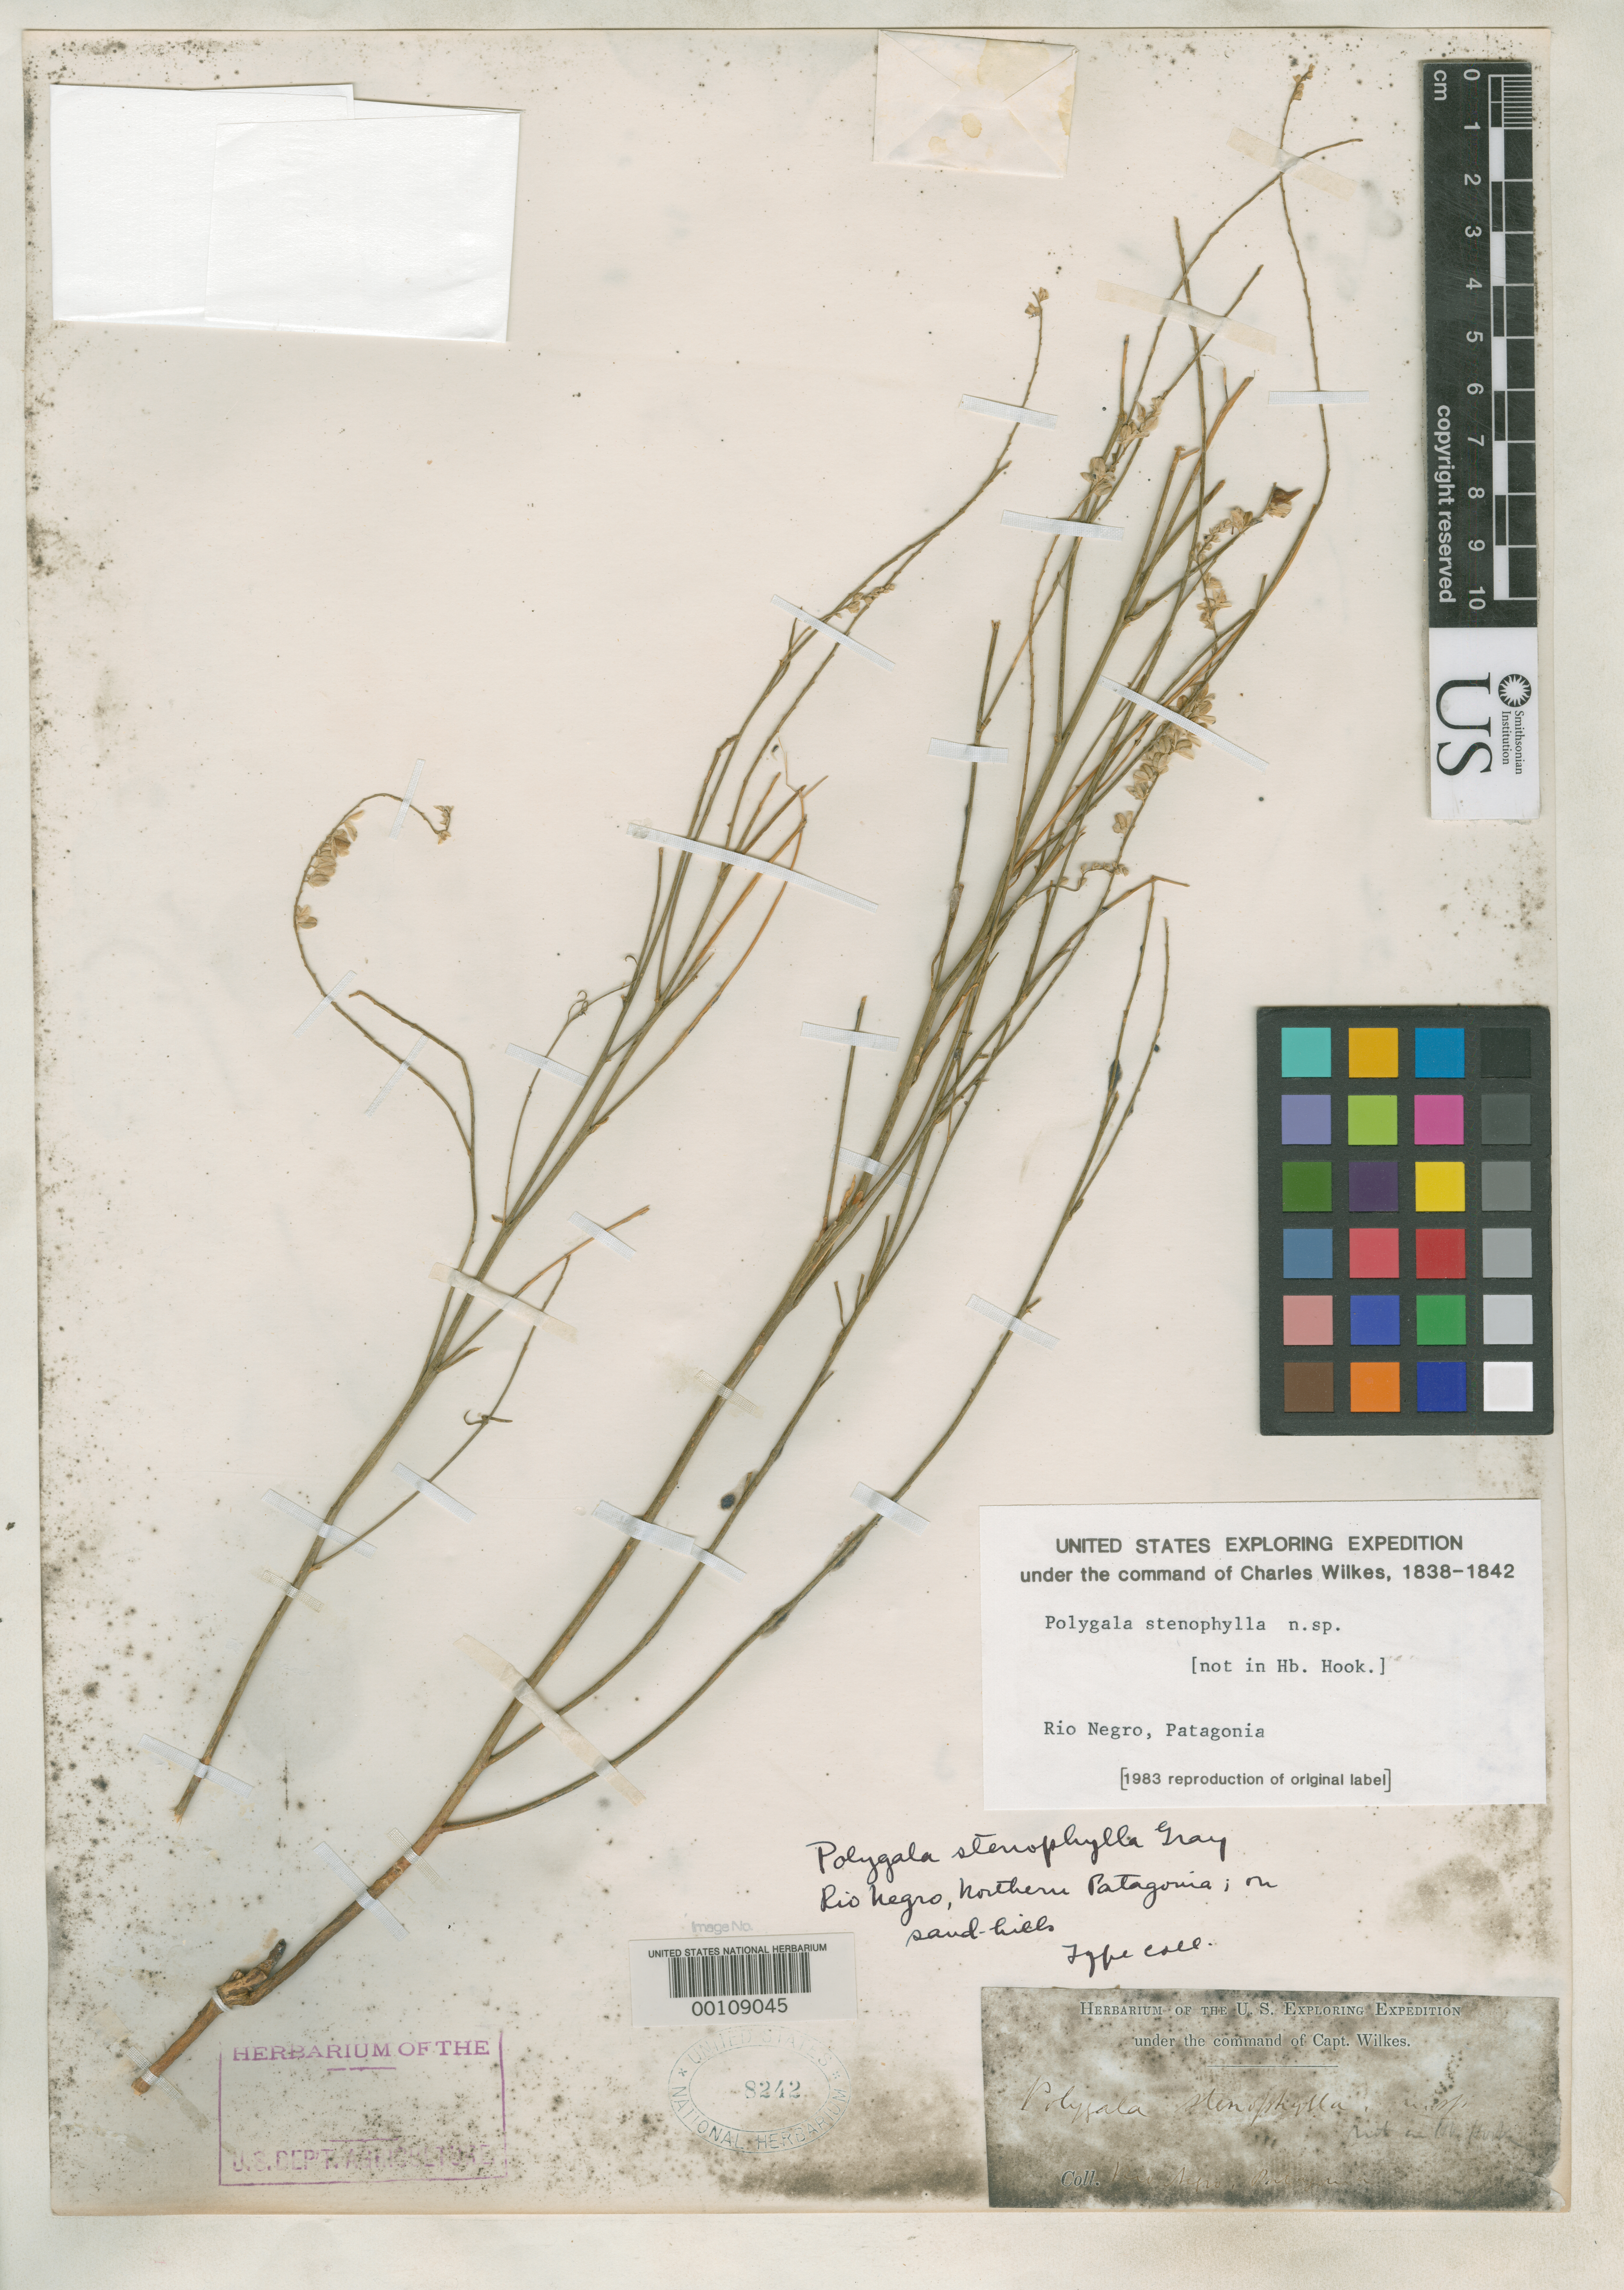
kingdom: Plantae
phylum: Tracheophyta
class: Magnoliopsida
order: Fabales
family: Polygalaceae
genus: Polygala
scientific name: Polygala stenophylla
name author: A. Gray in Wilkes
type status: Type Collection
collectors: Wilkes Explor. Exped.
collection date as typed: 1838 to -- --- 1842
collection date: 1838/1842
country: Argentina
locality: Rio Negro.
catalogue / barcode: US 8242